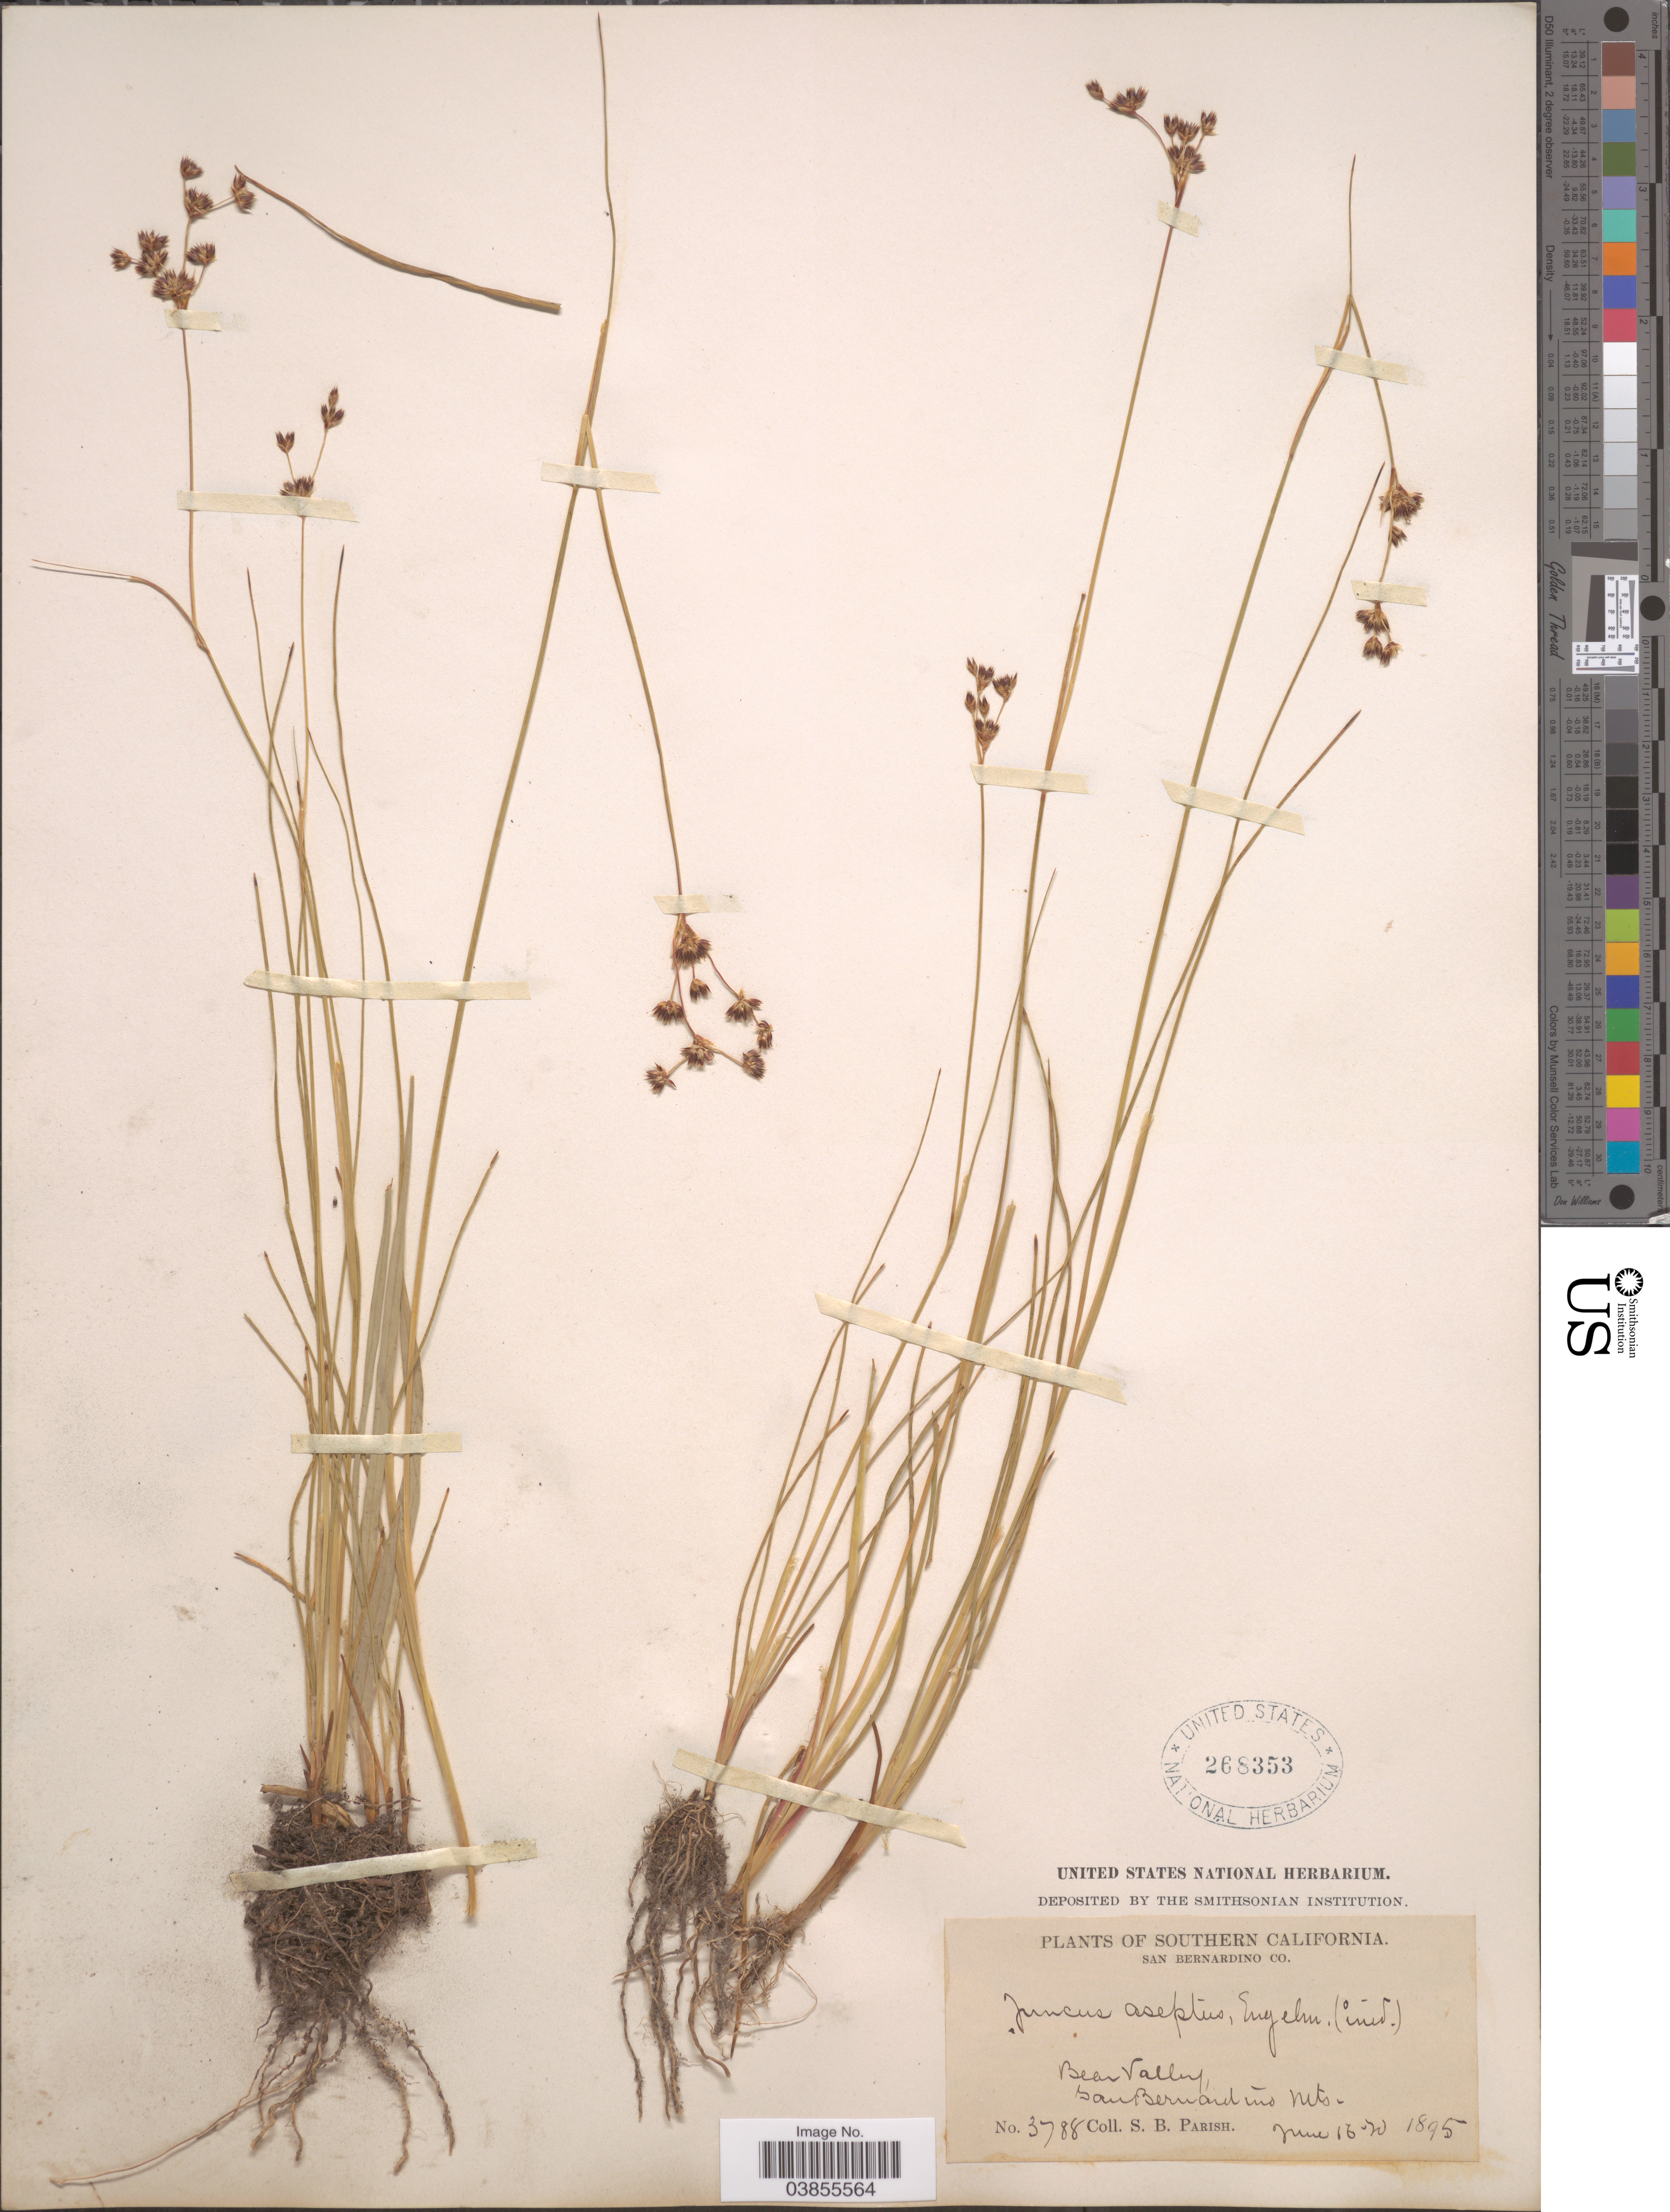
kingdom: Plantae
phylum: Tracheophyta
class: Liliopsida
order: Poales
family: Juncaceae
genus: Juncus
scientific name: Juncus nevadensis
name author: S. Watson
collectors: S. B. Parish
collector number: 3788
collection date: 1895-06-15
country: United States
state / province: California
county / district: San Bernardino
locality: Southern California. San Bernardino Co. Bear Valley. San Bernardino Mts.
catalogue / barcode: US 268353